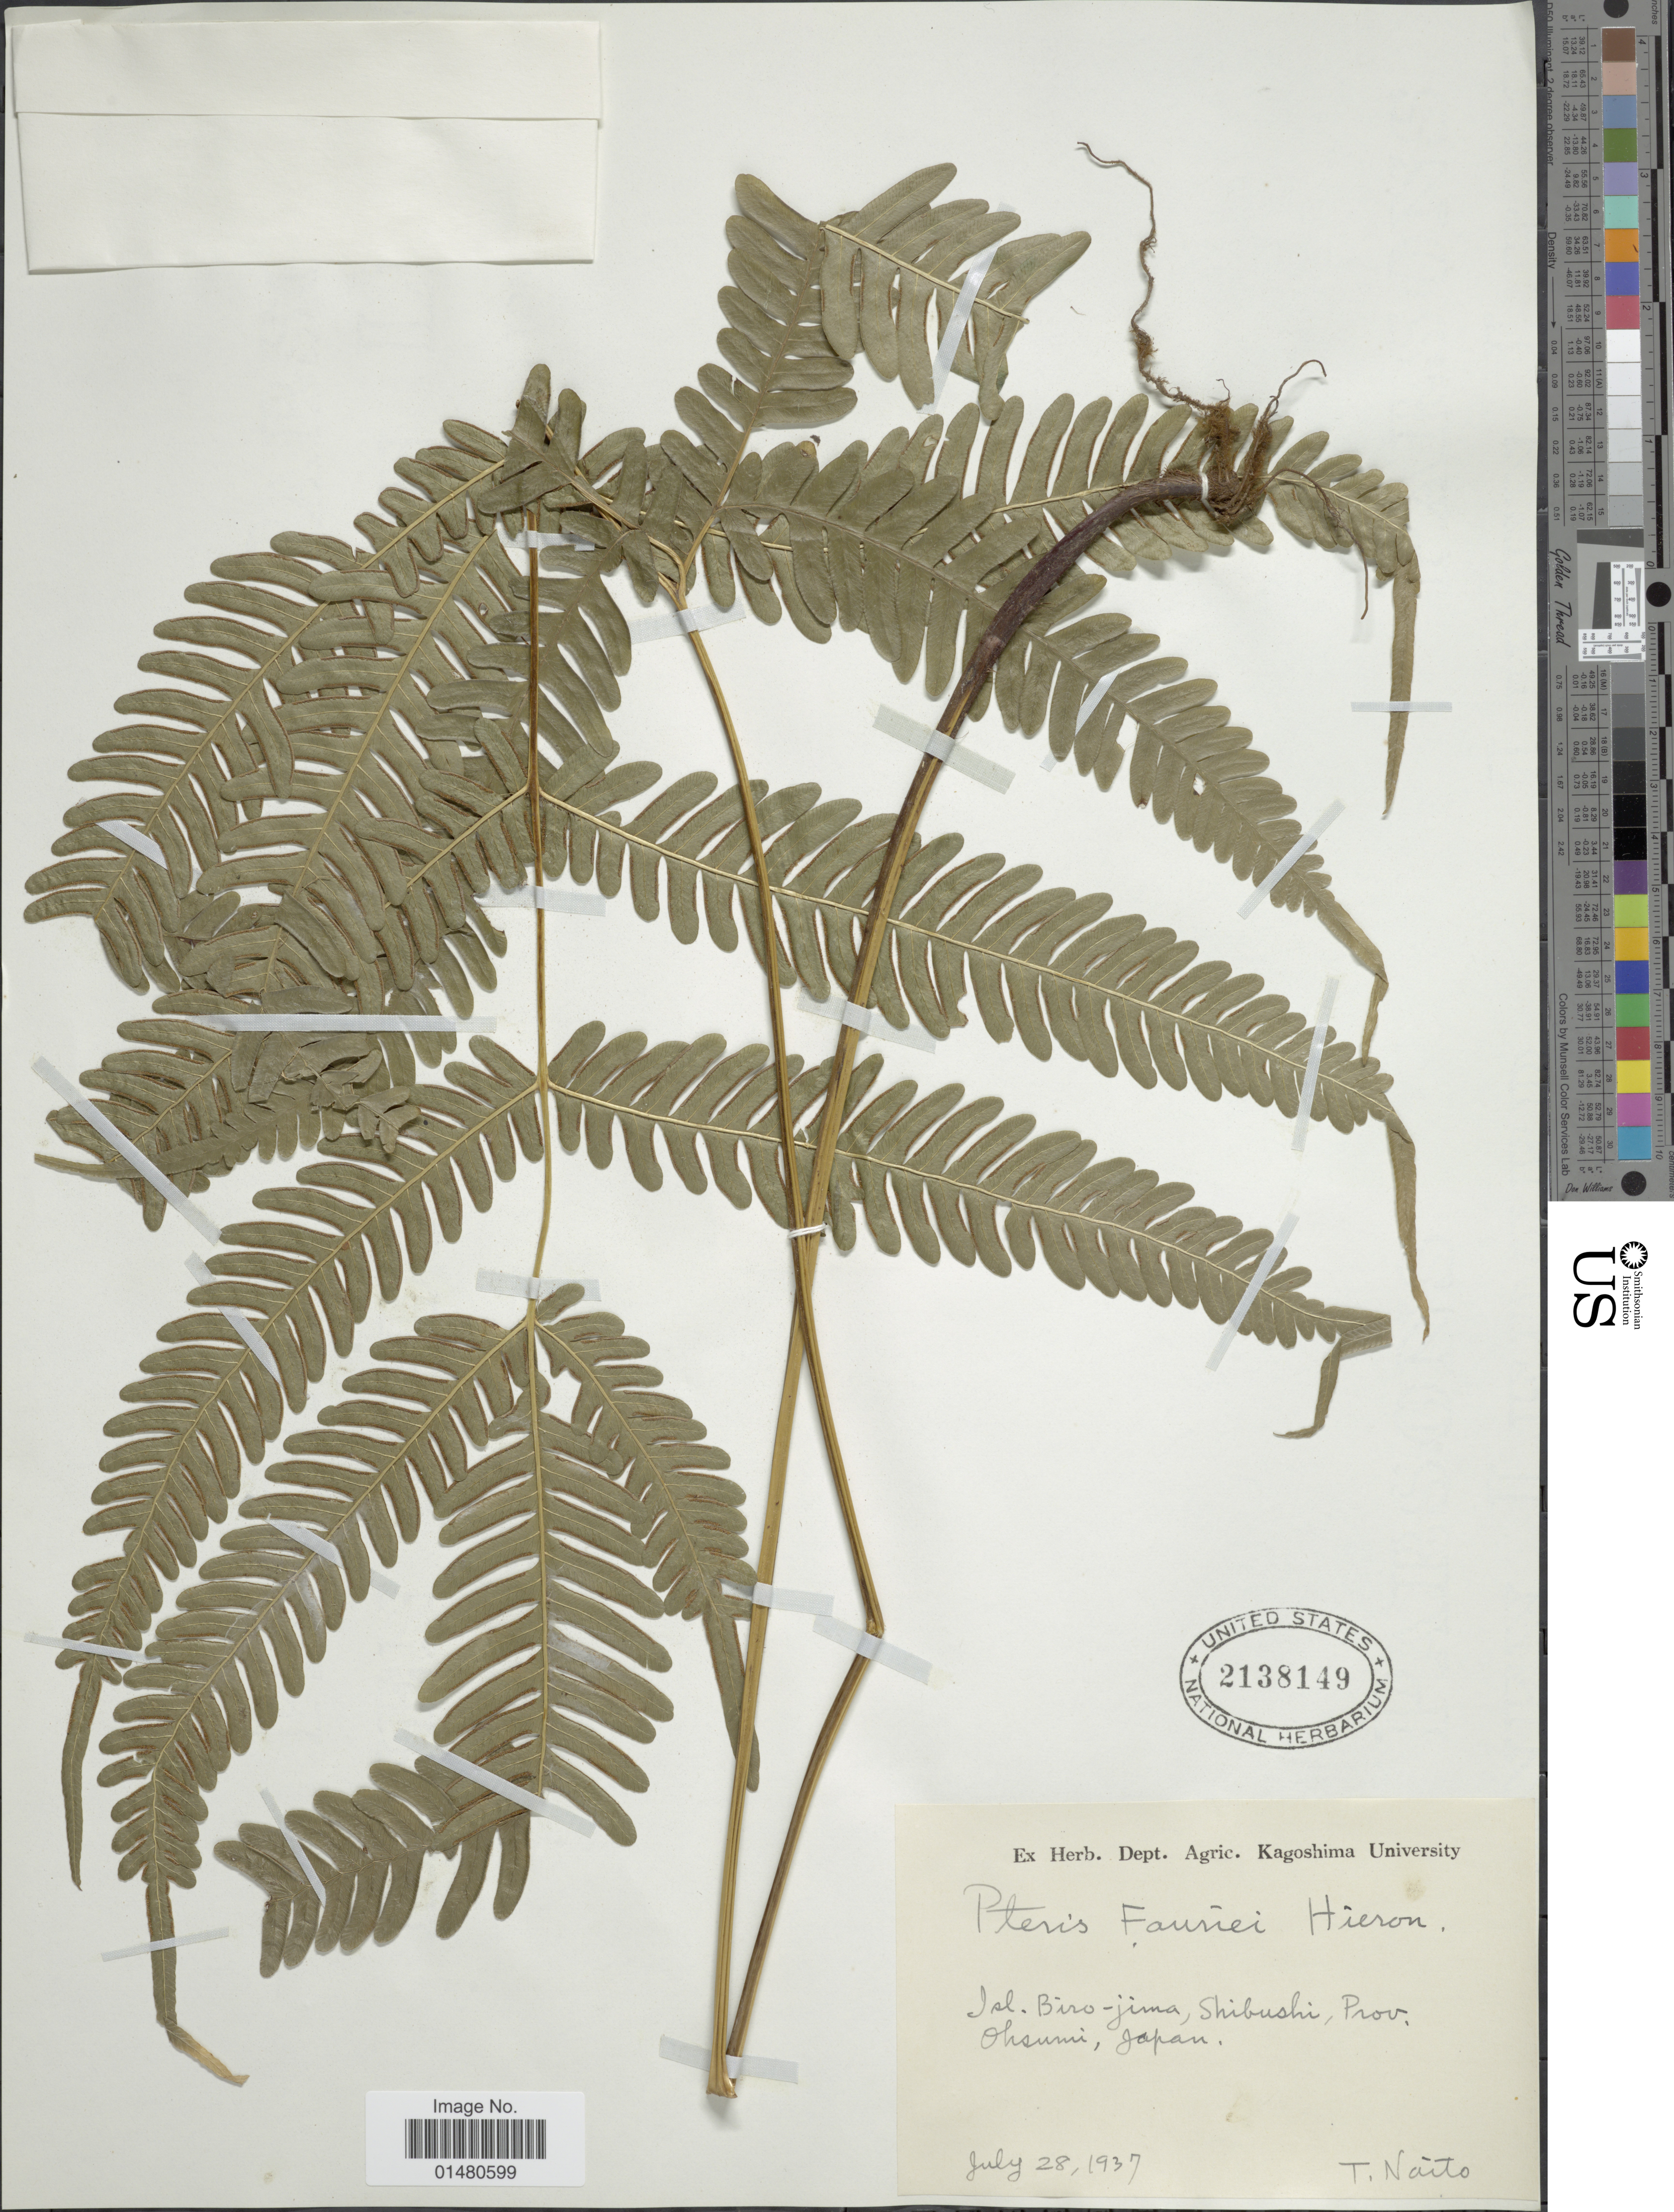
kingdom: Plantae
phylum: Tracheophyta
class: Polypodiopsida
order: Polypodiales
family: Pteridaceae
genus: Pteris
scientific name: Pteris fauriei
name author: Hieron.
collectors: T. Naito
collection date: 1937-07-28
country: Japan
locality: Isl. Biro-jima, Shibushi, Prov. Ohsumi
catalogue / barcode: US 2138149